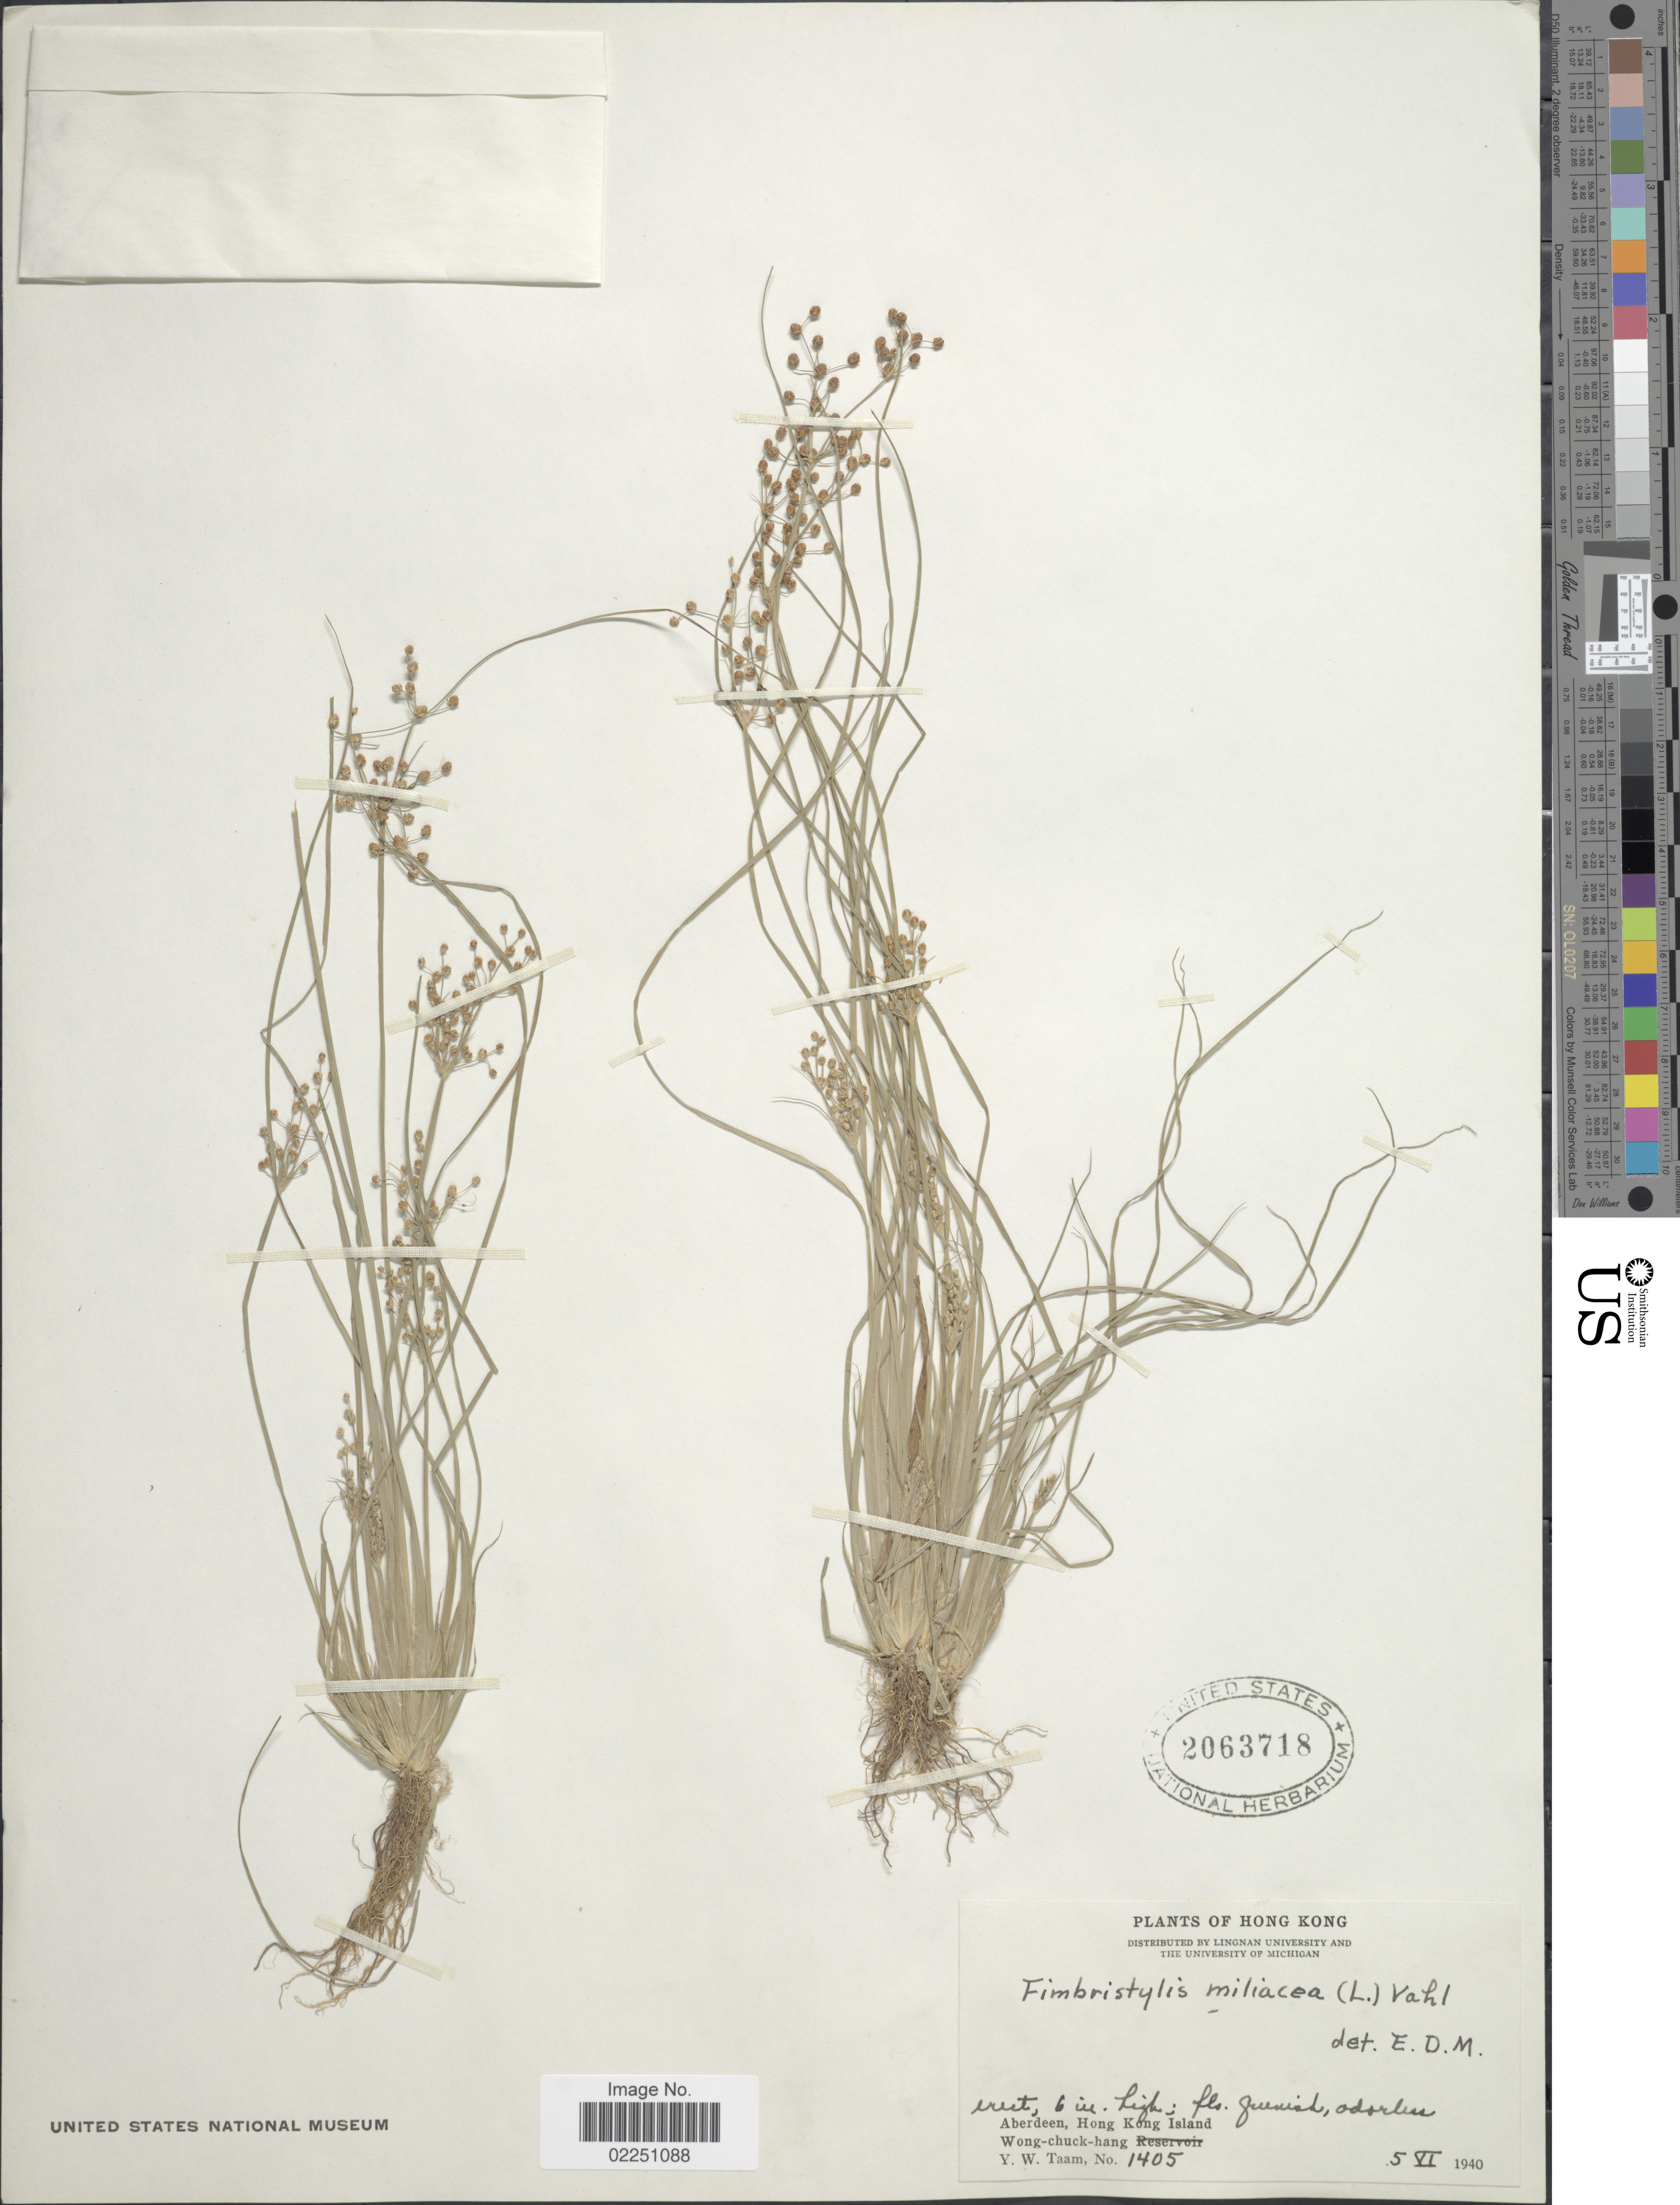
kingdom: Plantae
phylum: Tracheophyta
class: Liliopsida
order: Poales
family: Cyperaceae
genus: Fimbristylis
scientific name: Fimbristylis littoralis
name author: Gaudich.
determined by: Strong, M. T., (US), Smithsonian Institution - National Museum of Natural History (UNITED STATES)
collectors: Y. W. Taam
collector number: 1405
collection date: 1940-02-05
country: China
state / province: Hong Kong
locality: Aberdeen, Hong Kong Island. Wong-chuck-hang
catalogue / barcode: US 2063718